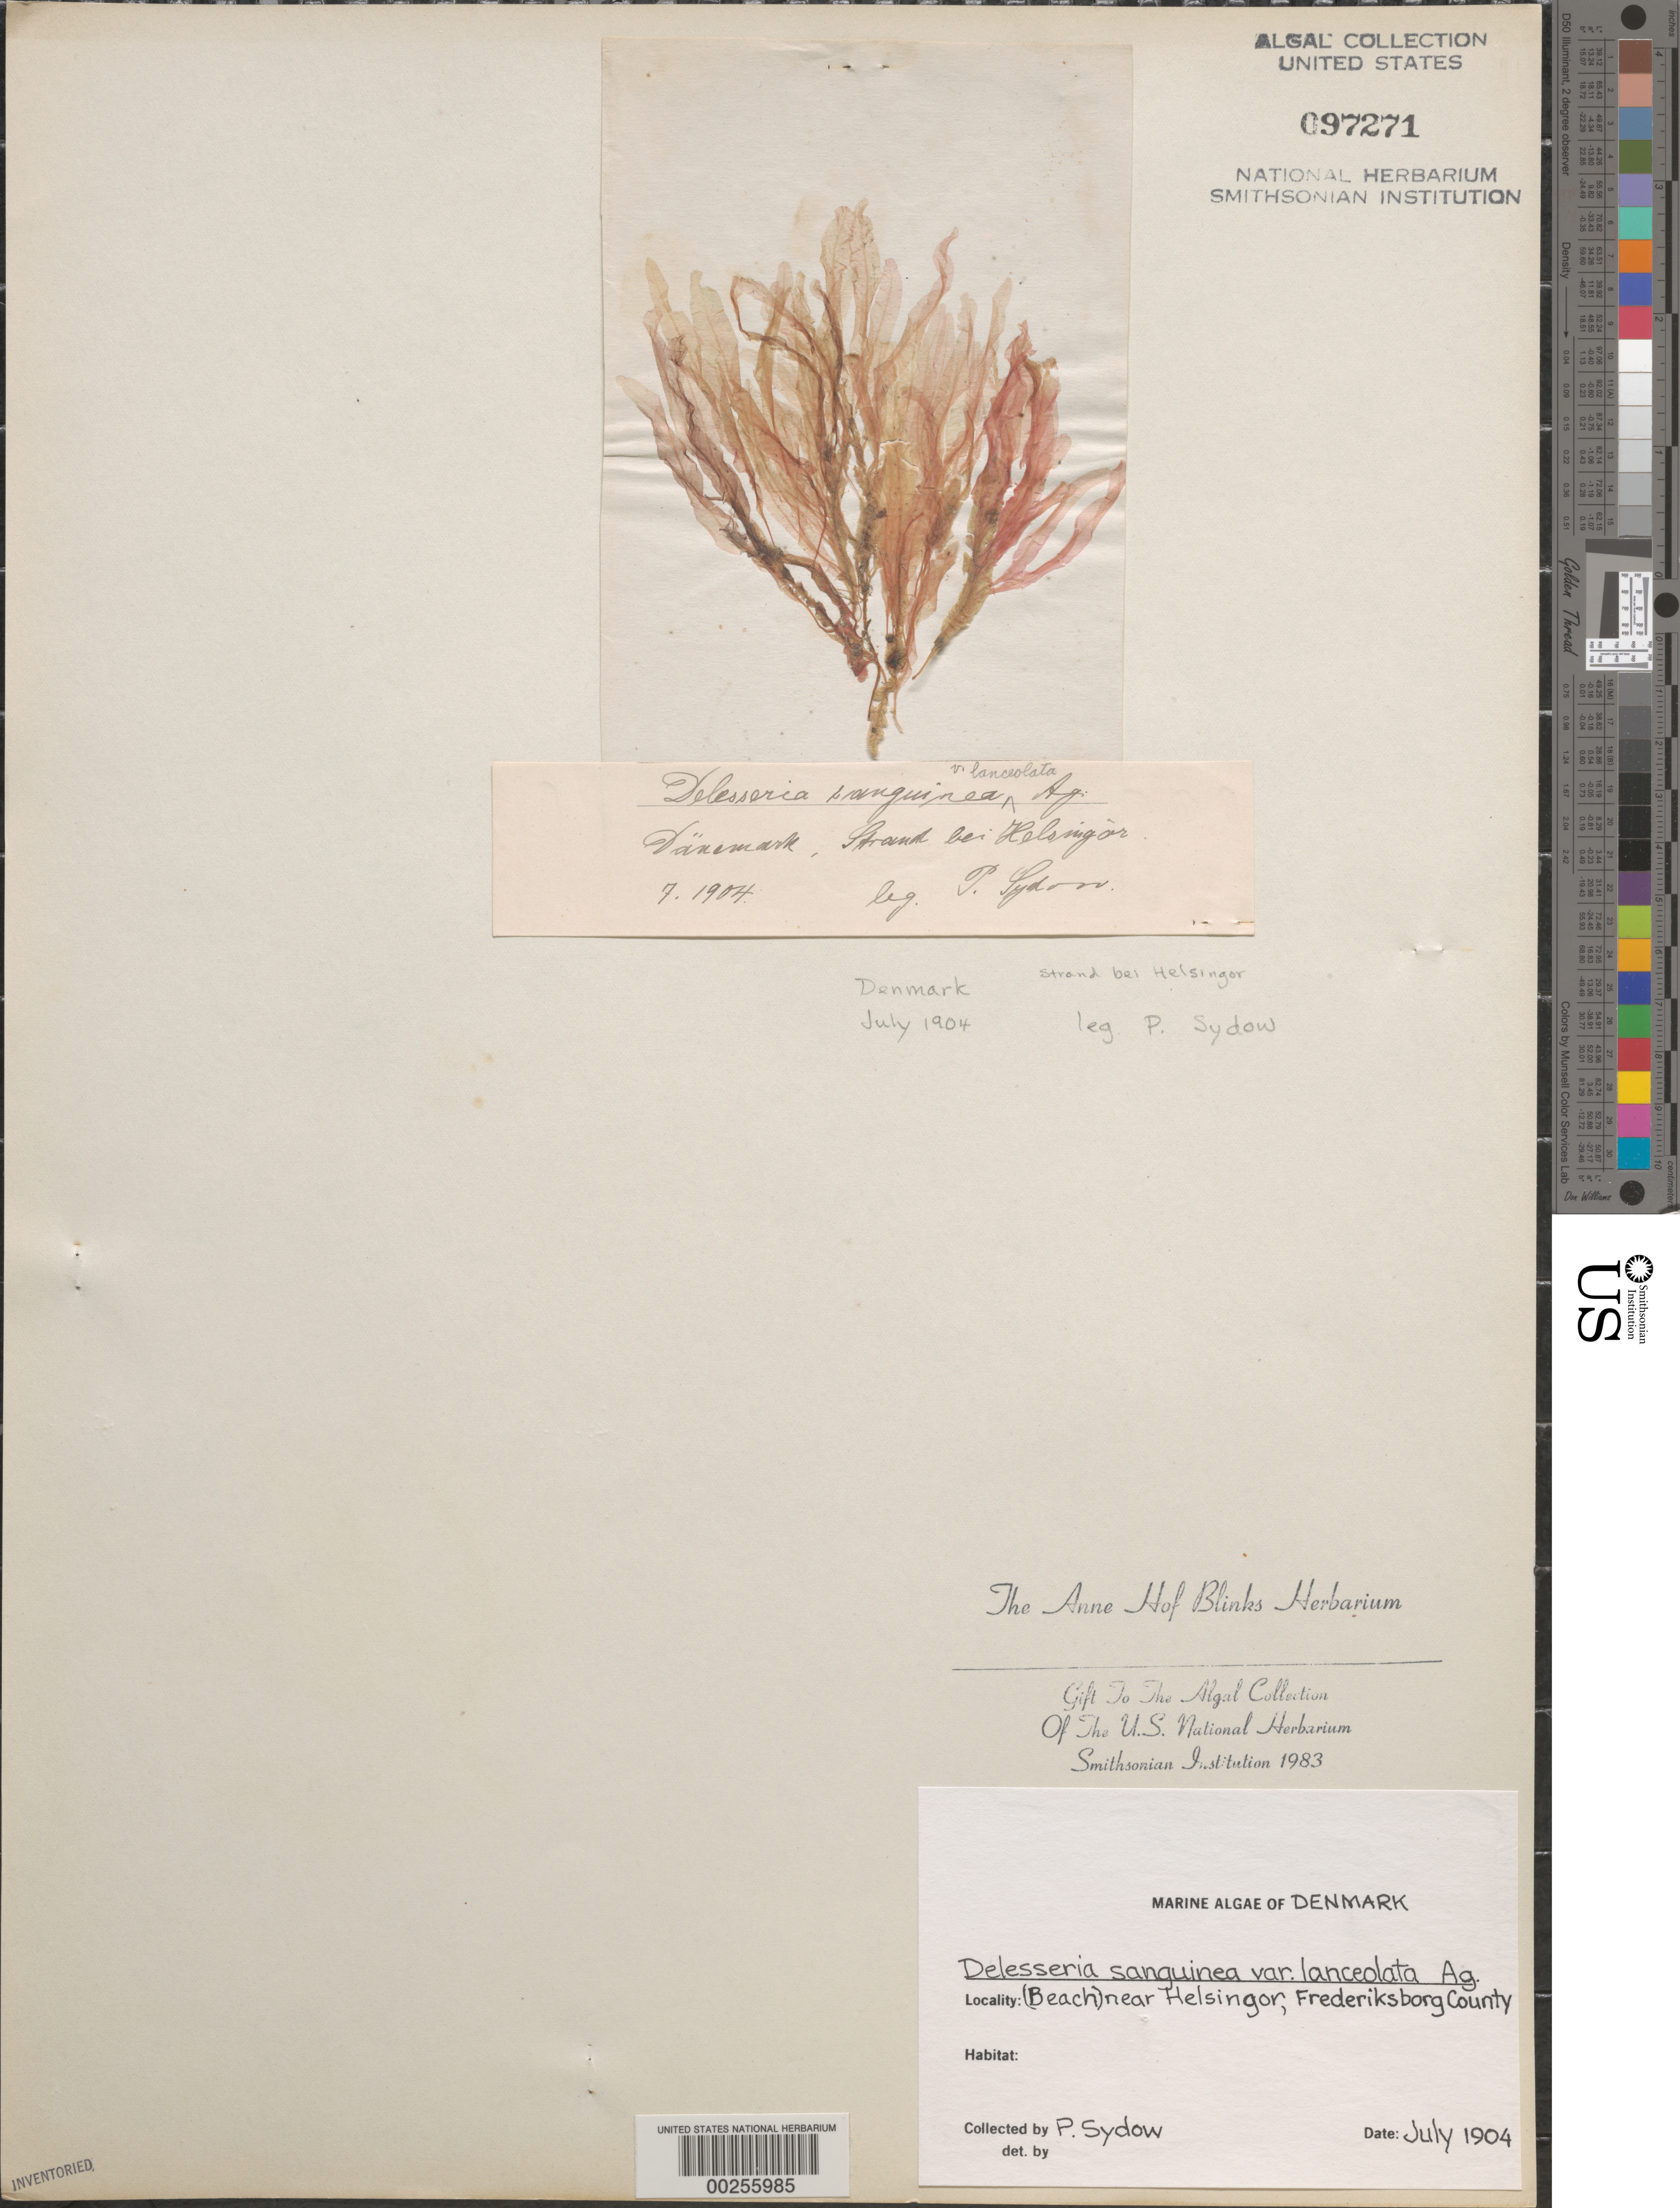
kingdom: Plantae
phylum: Rhodophyta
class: Florideophyceae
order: Ceramiales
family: Delesseriaceae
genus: Delesseria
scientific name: Delesseria sanguinea var. lanceolata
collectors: P. Sydow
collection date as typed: Jul 1904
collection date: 1904-07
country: Denmark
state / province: Hovedstaden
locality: Near Helsingor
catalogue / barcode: US 97271